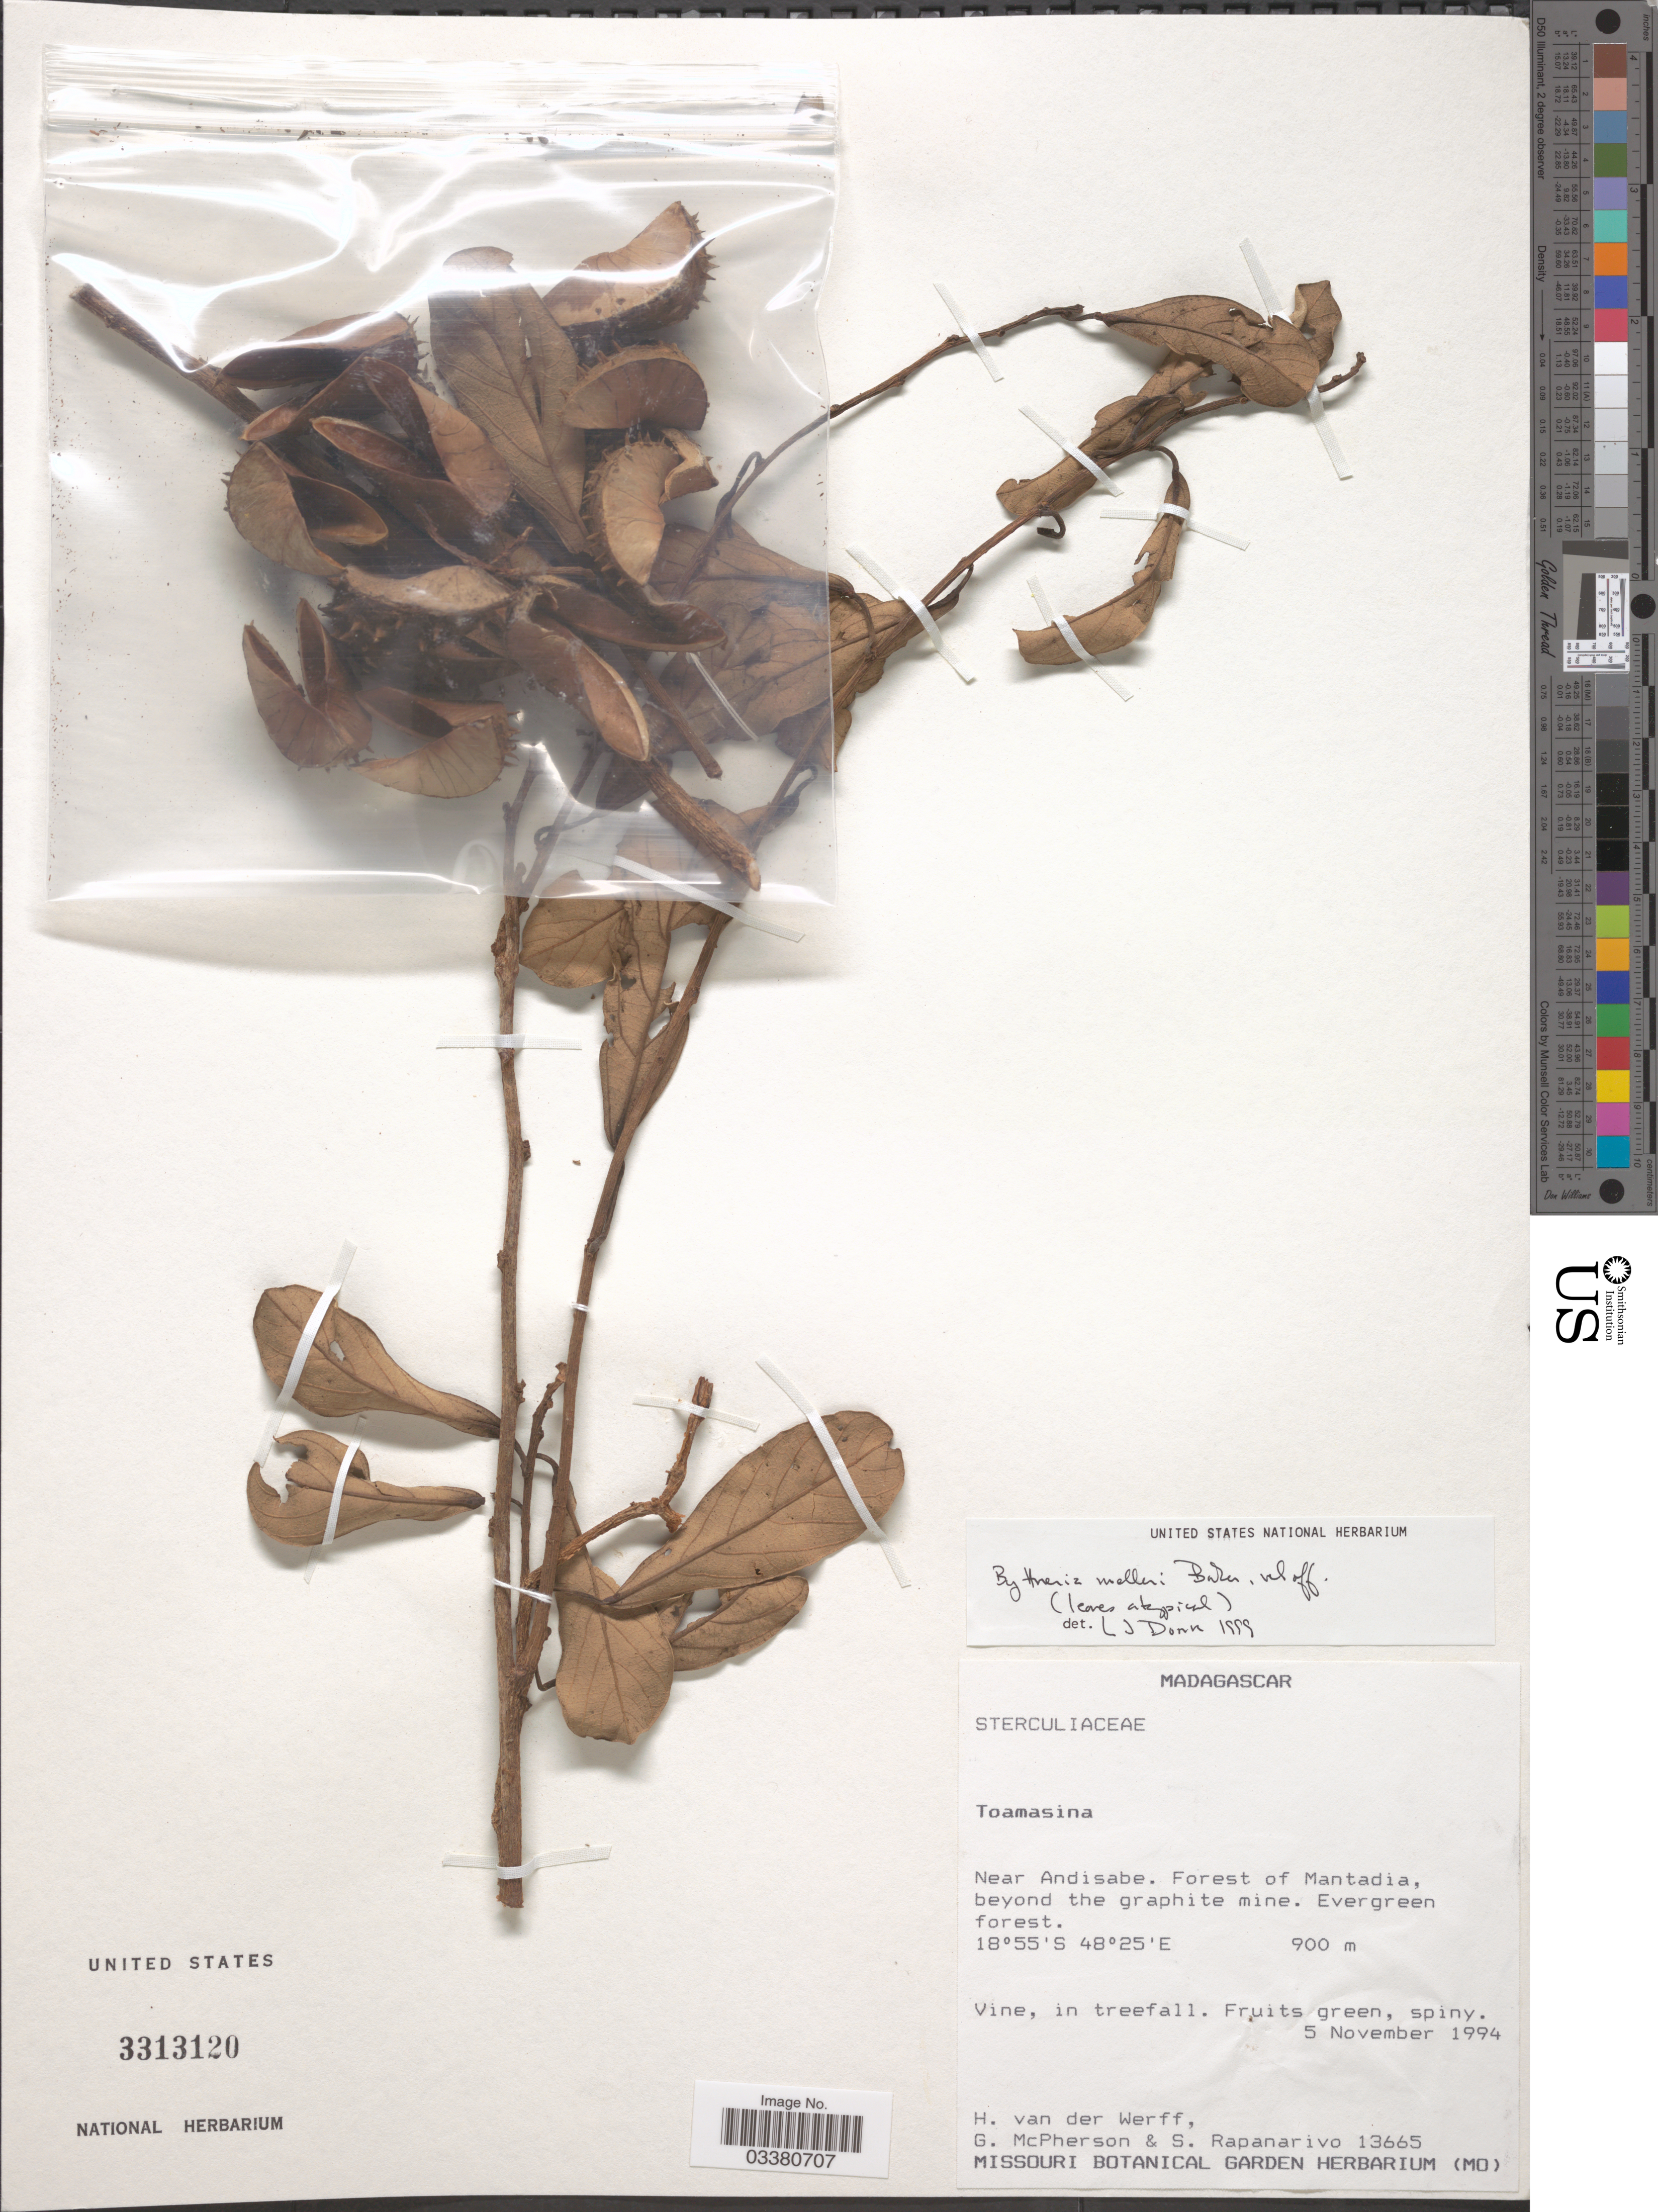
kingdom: Plantae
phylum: Tracheophyta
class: Magnoliopsida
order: Malvales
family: Malvaceae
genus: Byttneria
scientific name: Byttneria melleri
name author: Baker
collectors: H. van der Werff, G. McPherson & S. Rapanarivo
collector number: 13665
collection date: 1994-11-05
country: Madagascar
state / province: Alaotra Mangoro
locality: Near Andisabe. Forest of Mantadia, beyond the graphite mine.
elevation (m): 900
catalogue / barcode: US 3313120